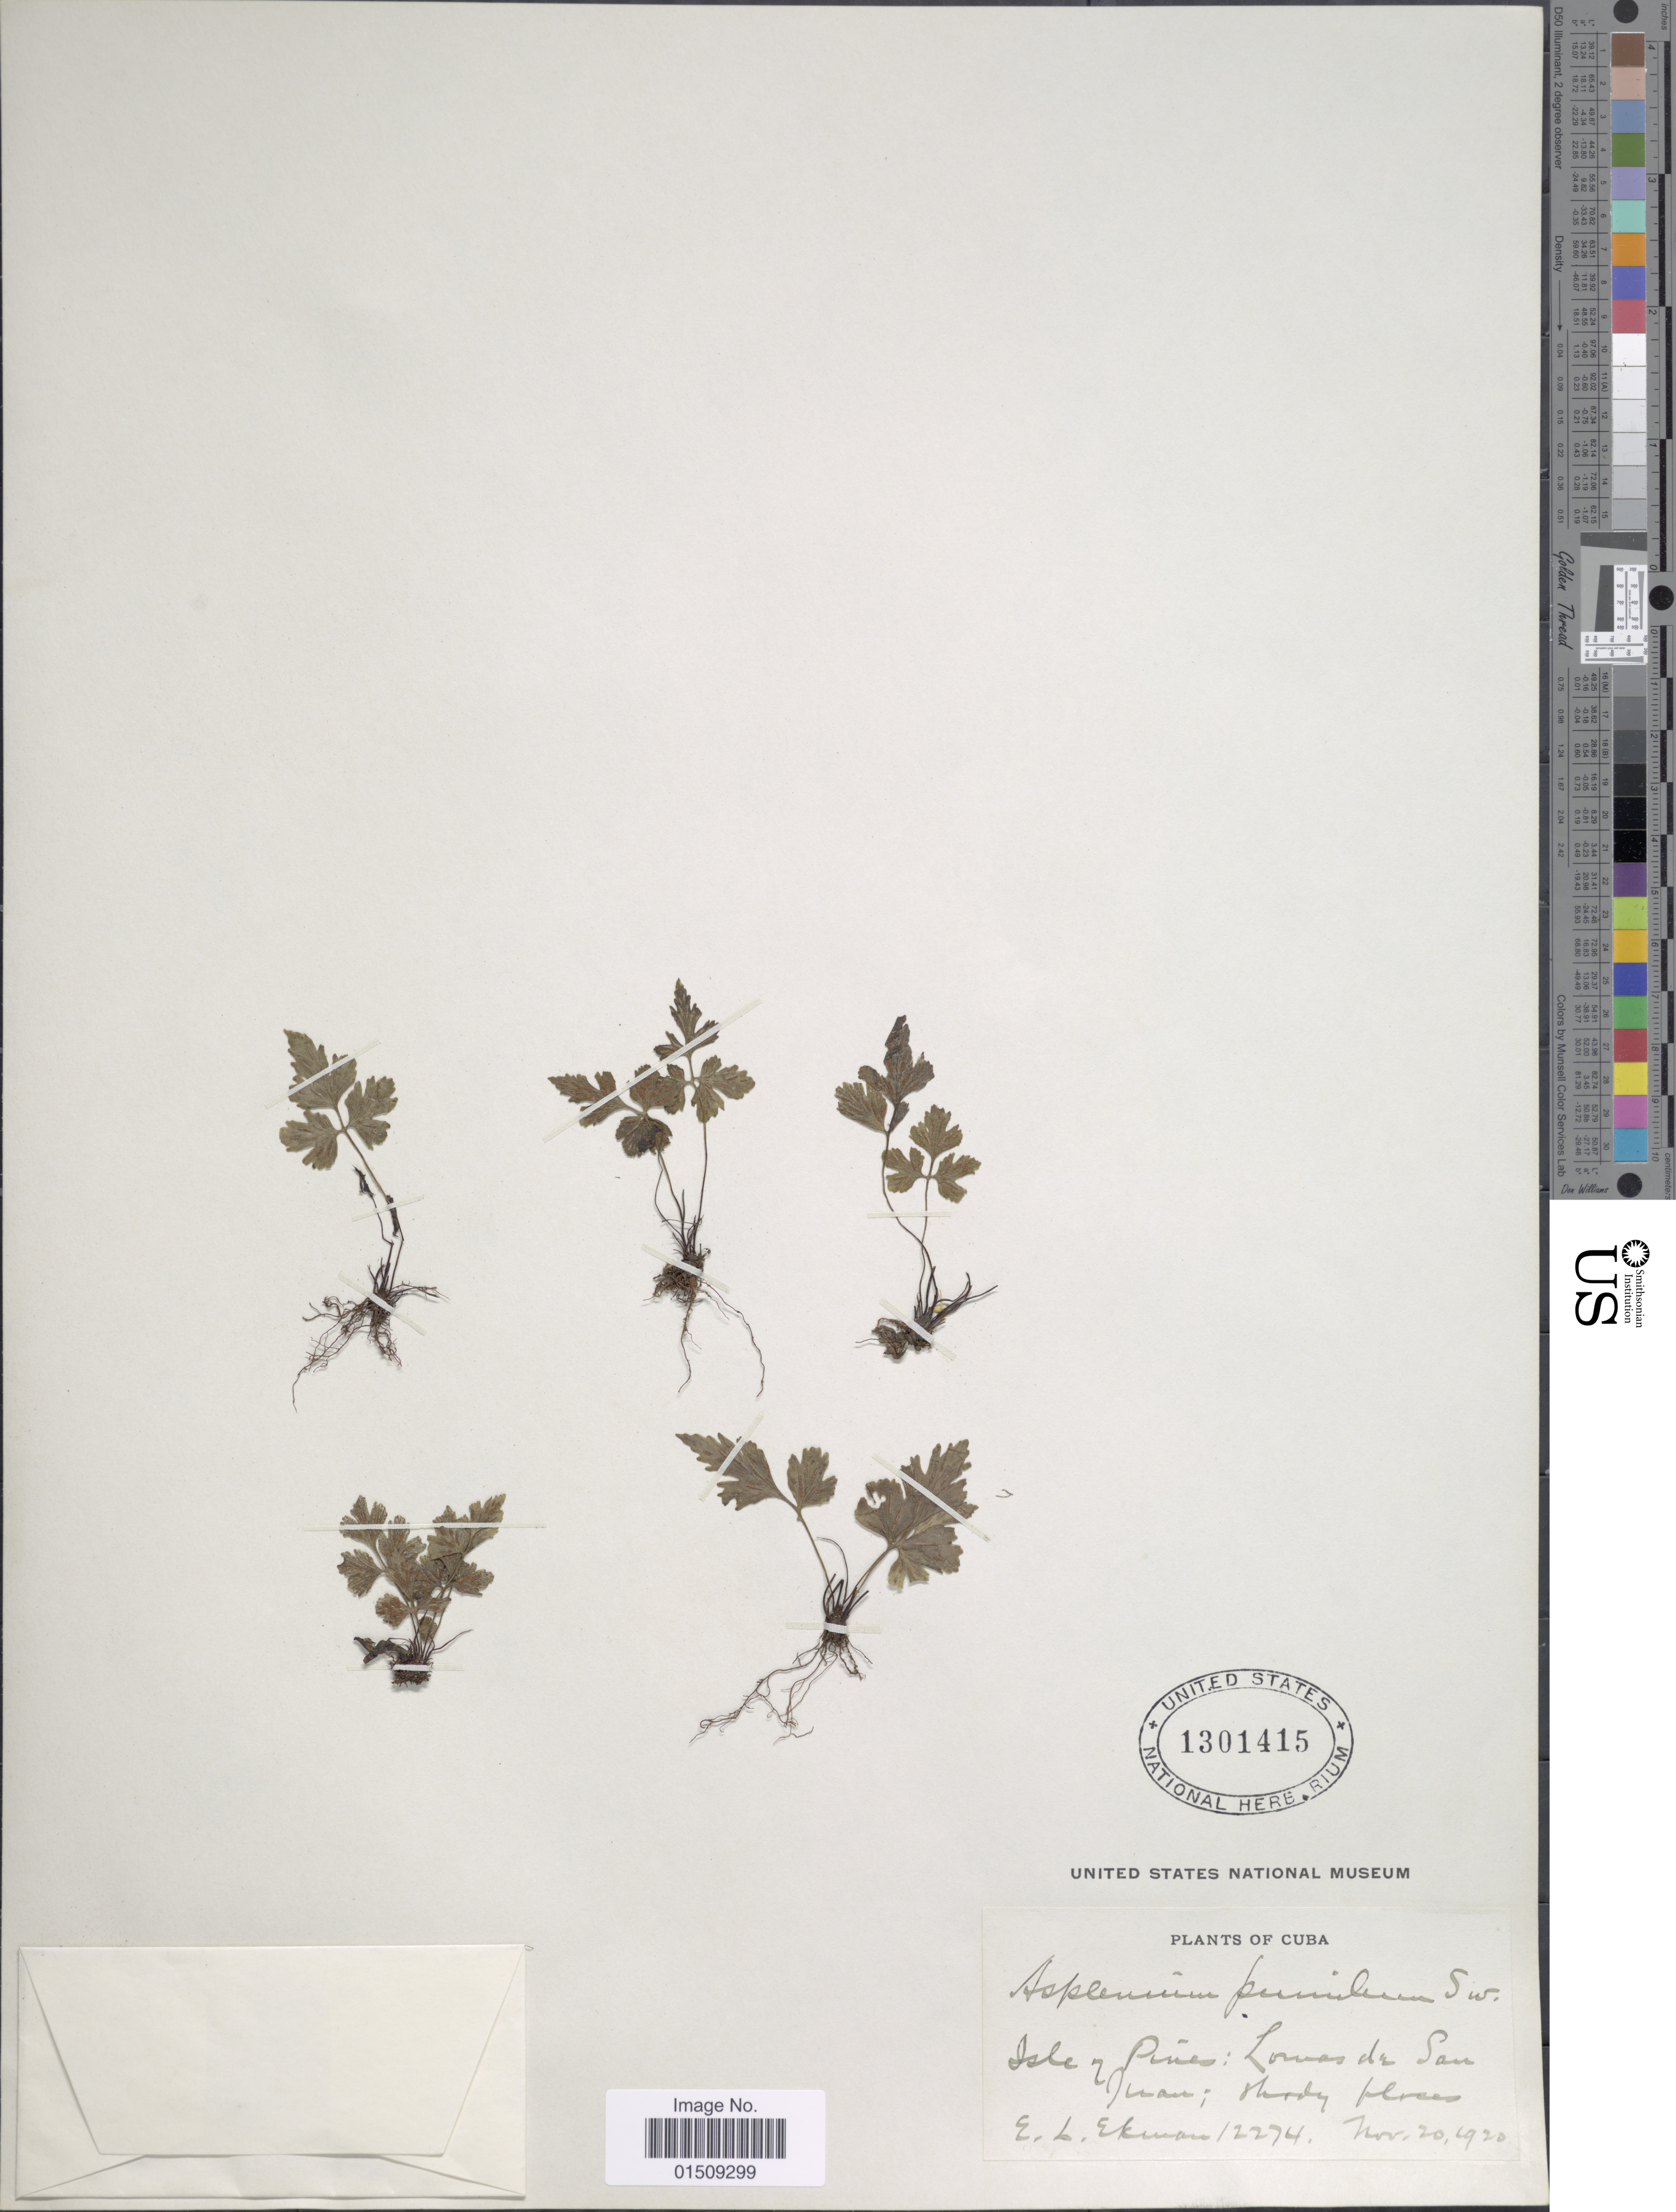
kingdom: Plantae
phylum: Tracheophyta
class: Polypodiopsida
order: Polypodiales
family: Aspleniaceae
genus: Asplenium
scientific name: Asplenium pumilum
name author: Sw.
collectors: E. L. Ekman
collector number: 12274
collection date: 1920-11-20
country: Cuba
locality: Isle y Pines: Lomas de San Juan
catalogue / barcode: US 1301415